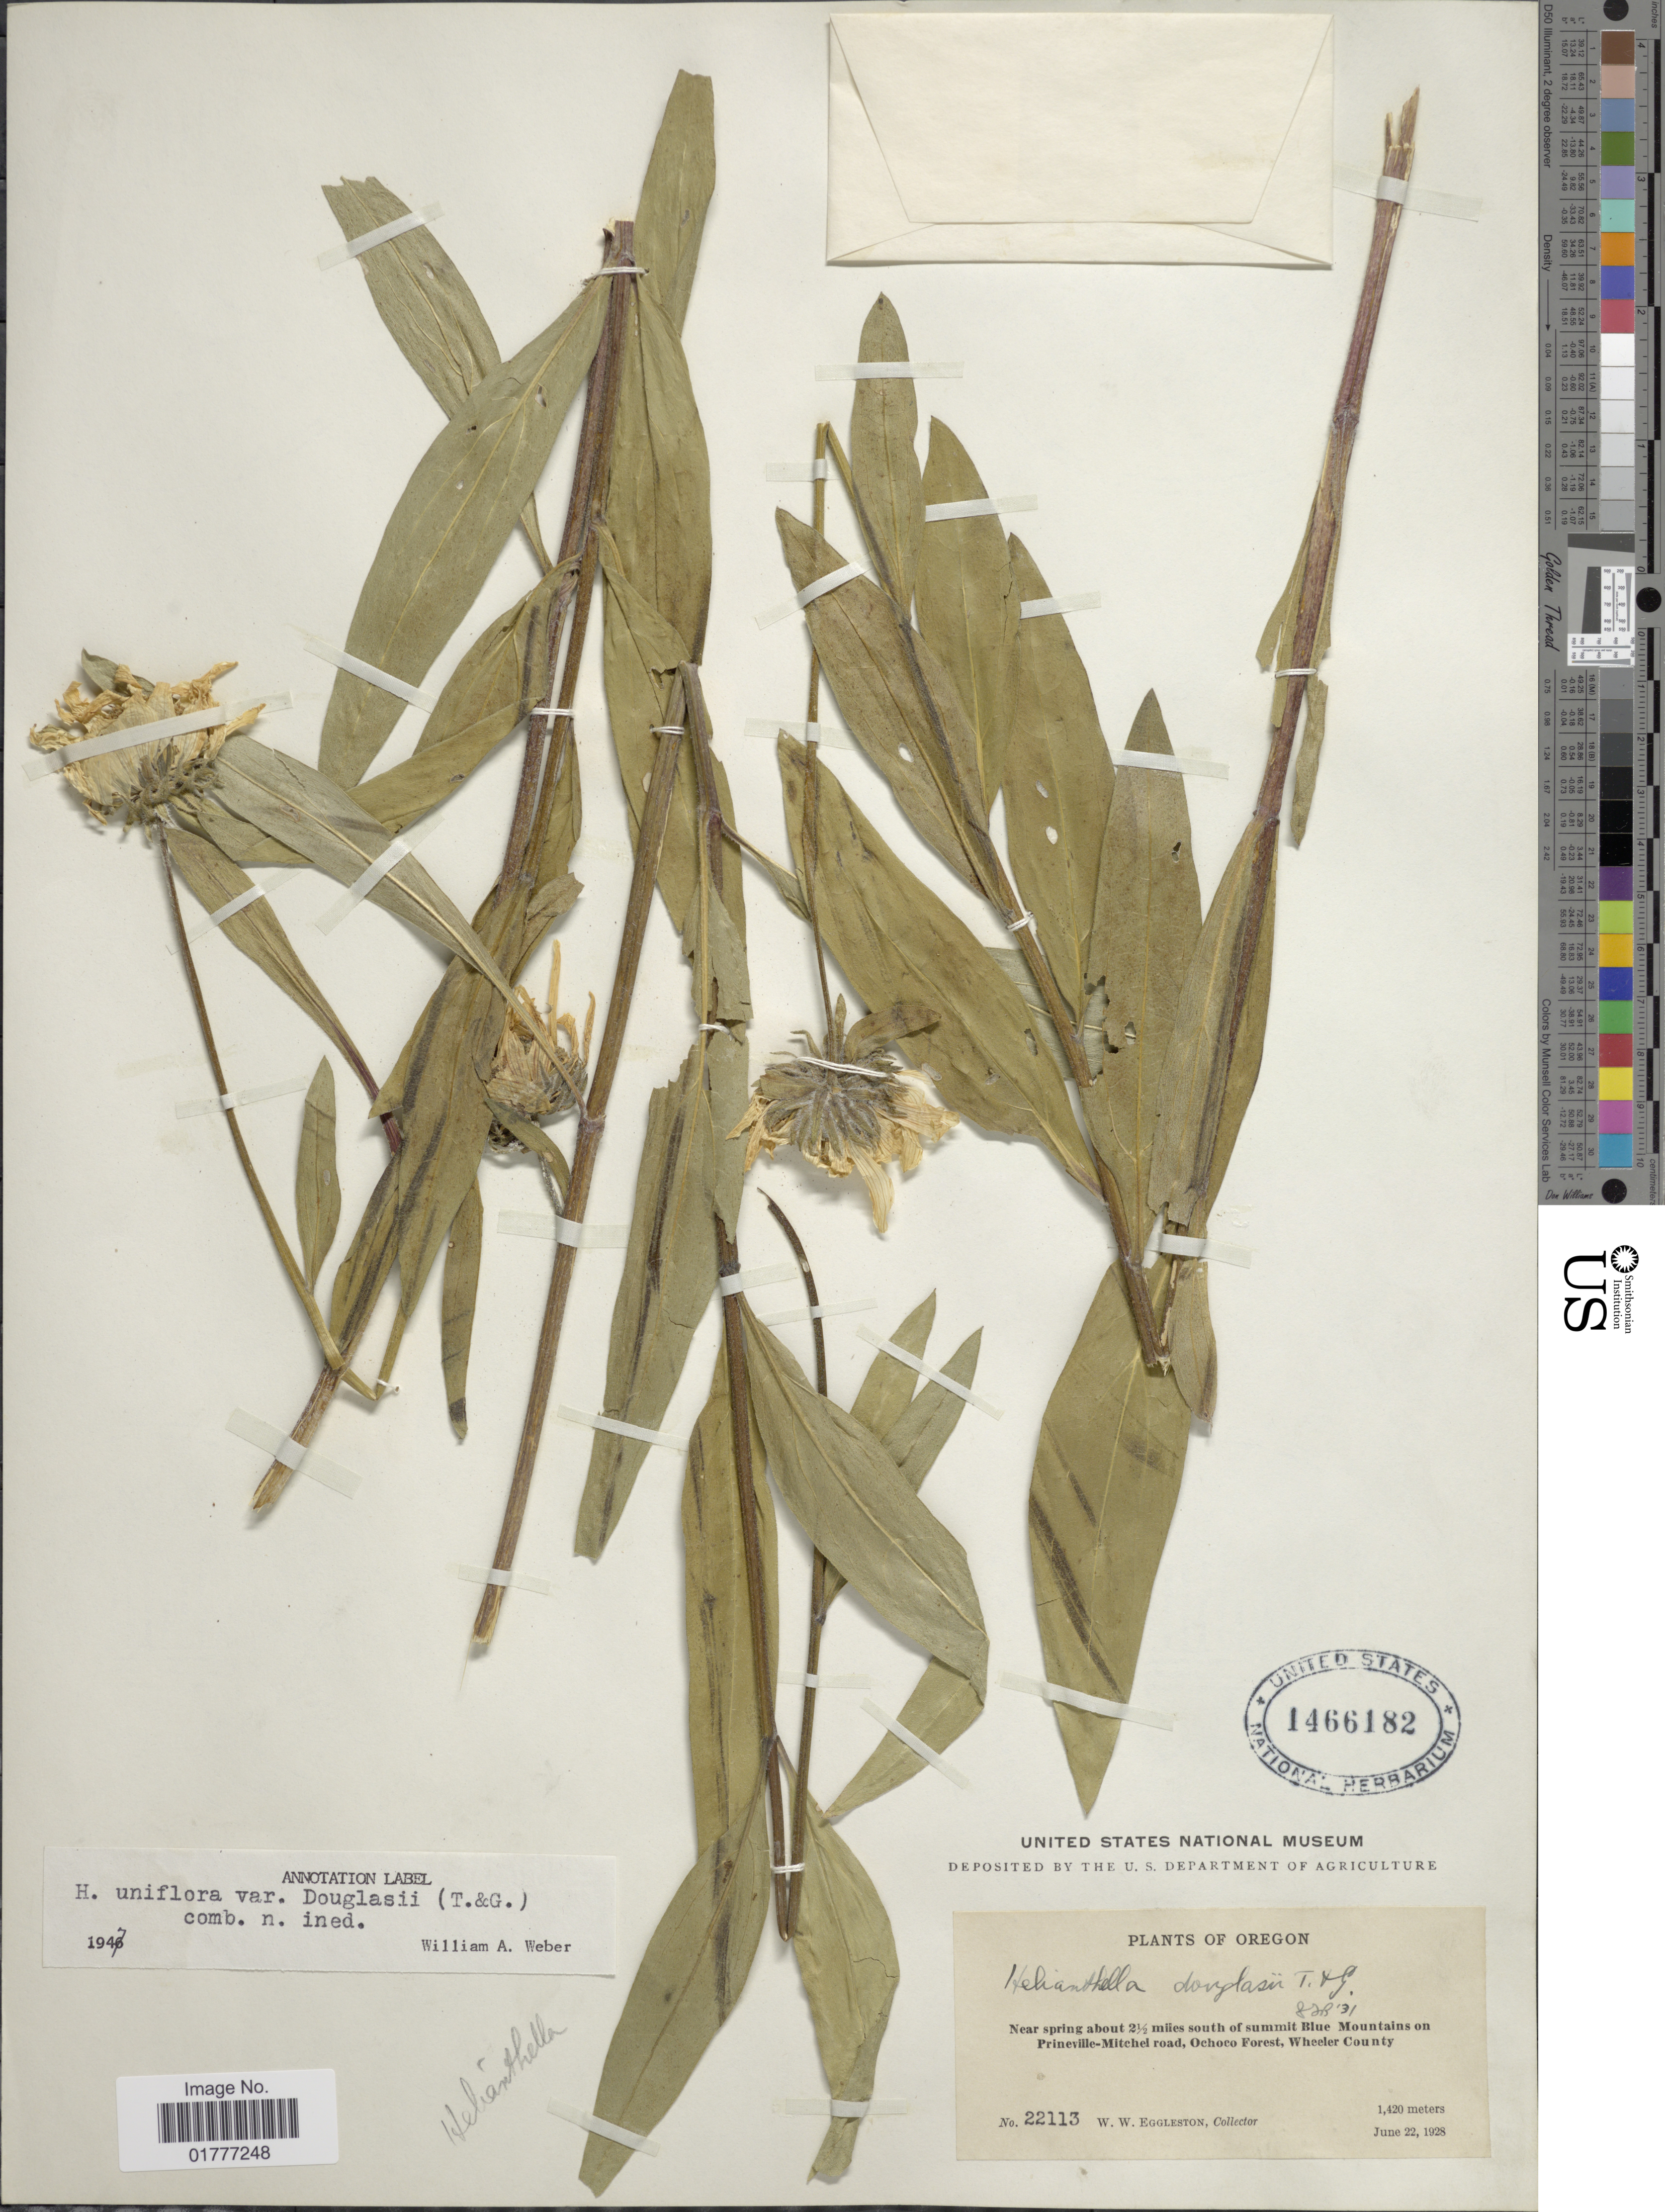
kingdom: Plantae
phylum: Tracheophyta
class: Magnoliopsida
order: Asterales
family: Asteraceae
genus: Helianthella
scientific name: Helianthella douglasii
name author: Torr. & A. Gray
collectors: W. W. Eggleston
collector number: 22113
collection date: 1928-06-22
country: United States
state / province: Oregon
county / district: Wheeler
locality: Near spring about 2½ miles south of summit Blue Mountains and Prineville-Mitchel road, Ochoco Forest, Wheeler County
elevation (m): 1420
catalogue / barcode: US 1466182